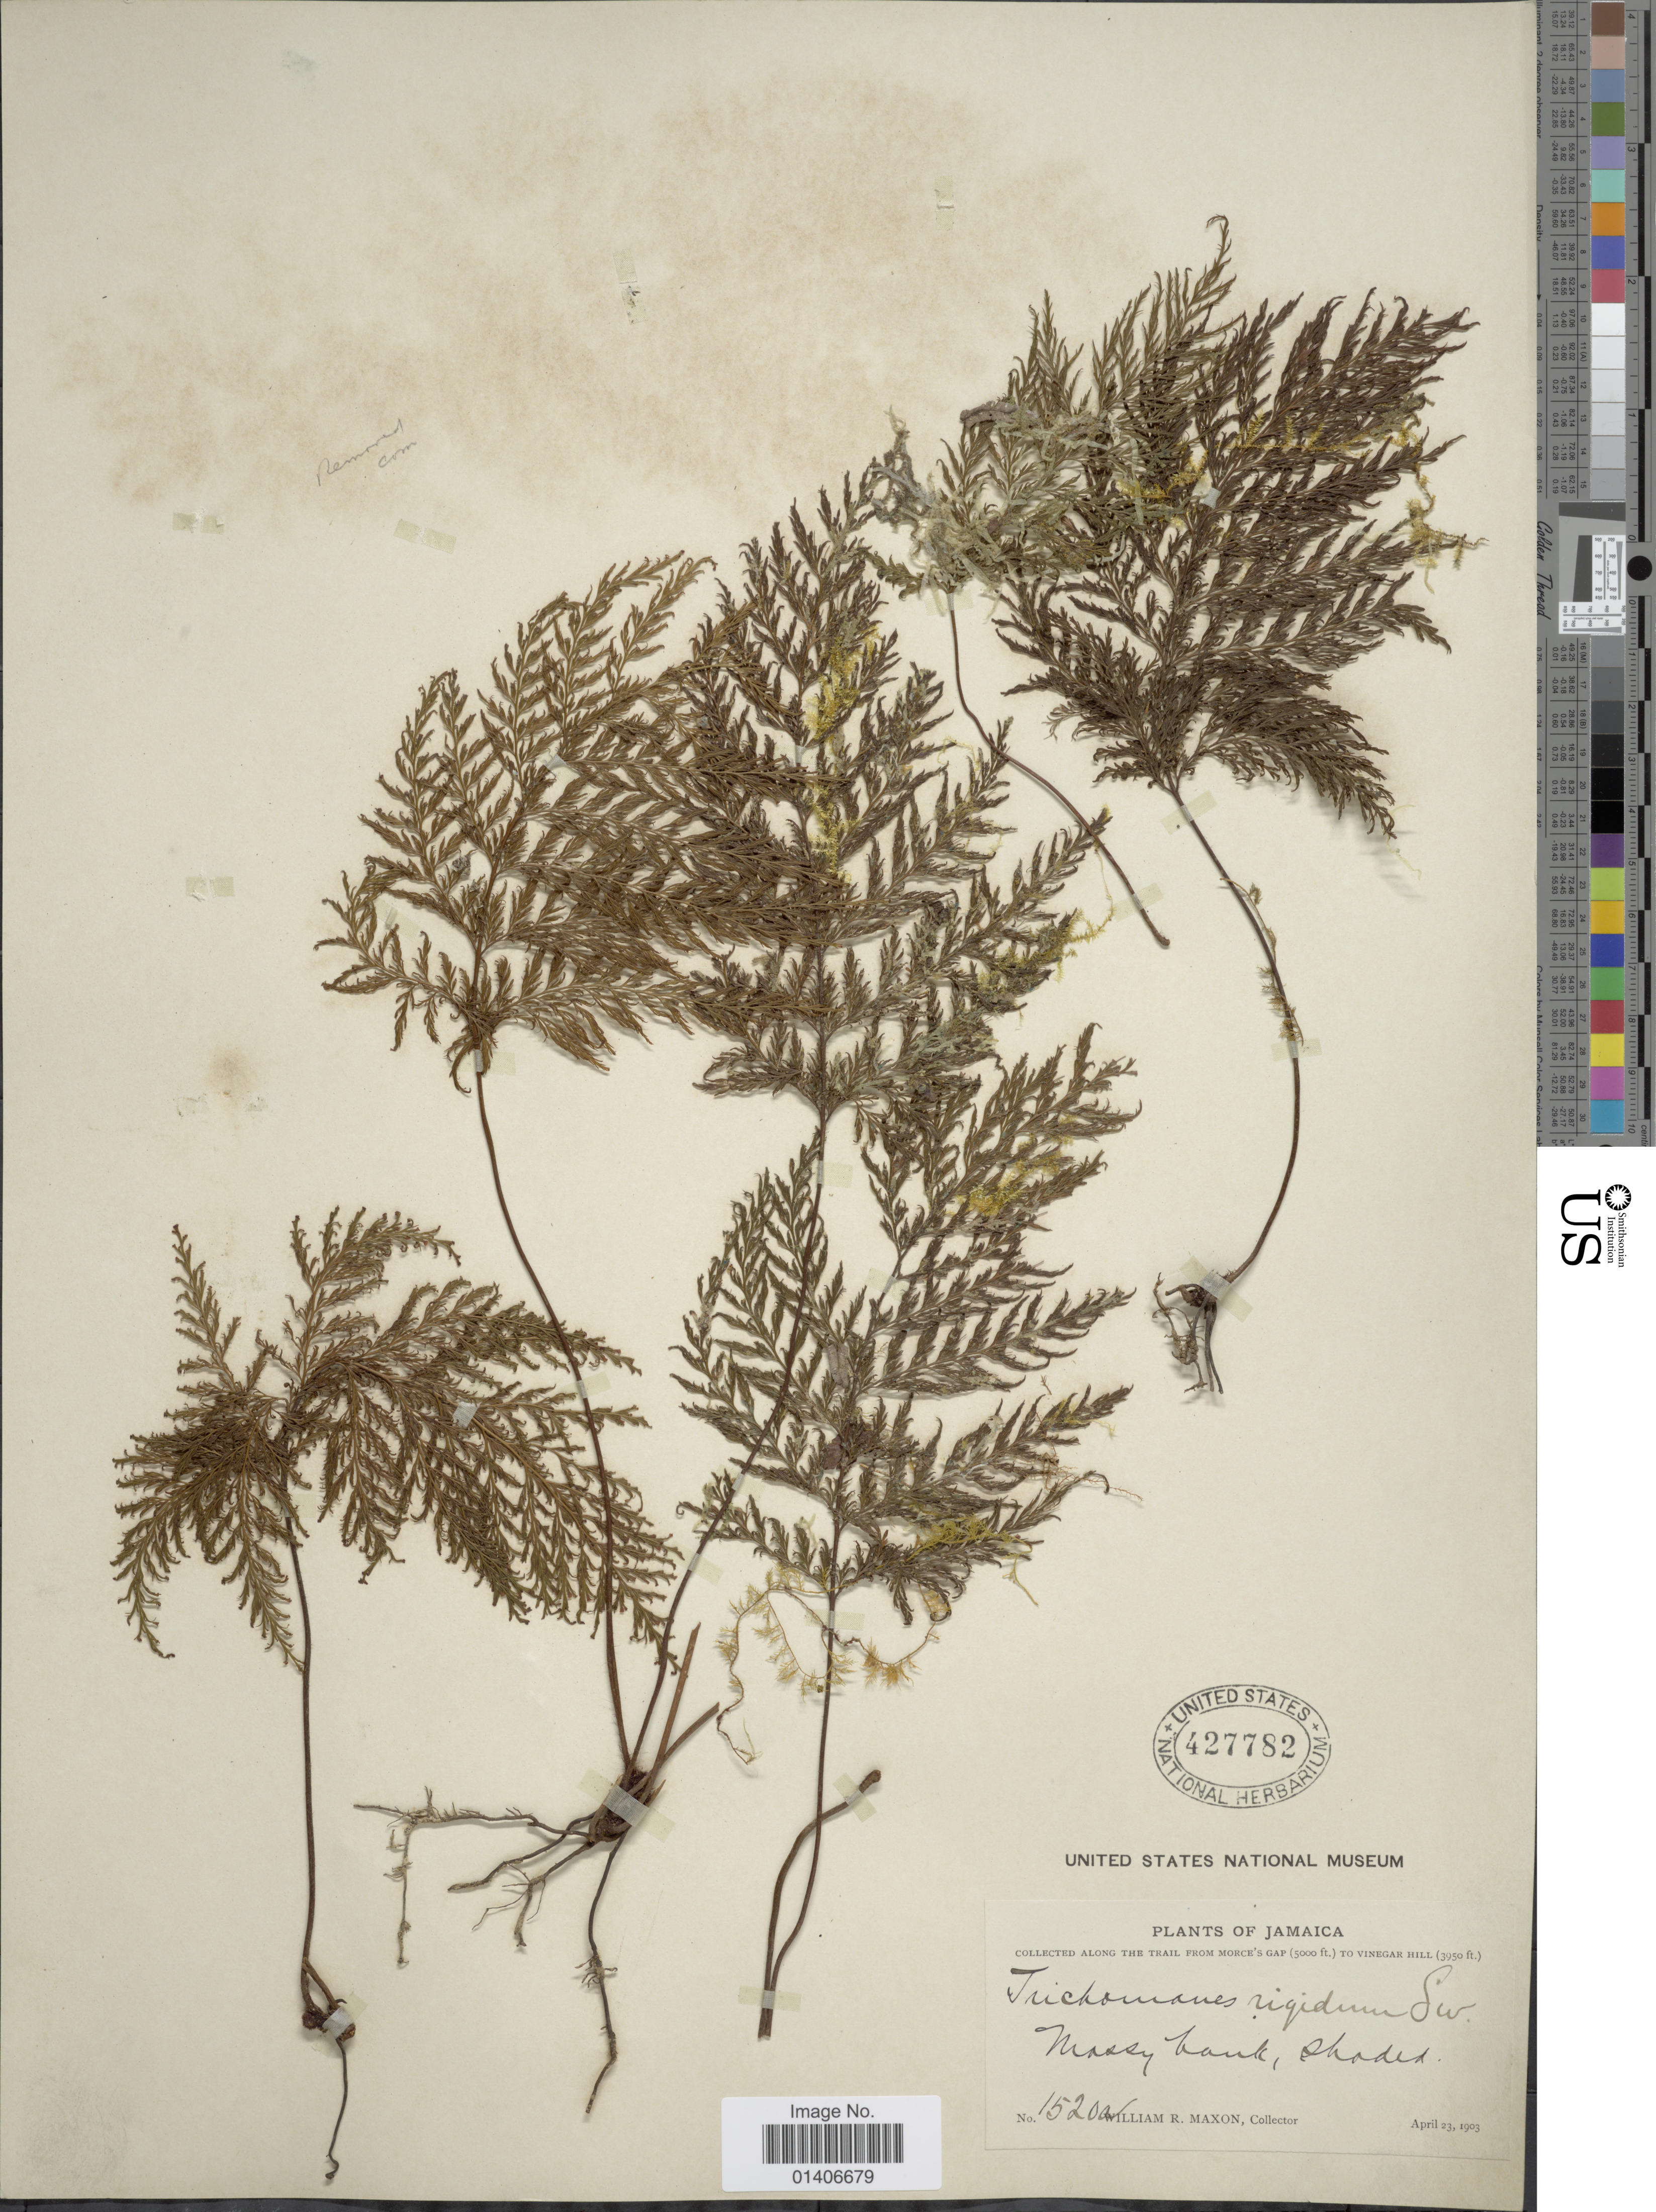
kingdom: Plantae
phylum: Tracheophyta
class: Polypodiopsida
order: Hymenophyllales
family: Hymenophyllaceae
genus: Abrodictyum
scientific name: Abrodictyum rigidum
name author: (Sw.) Ebihara & Dubuisson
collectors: W. R. Maxon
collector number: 1520a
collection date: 1903-04-23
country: Jamaica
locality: Along the trail from Morce's Gap to Vinegar Hill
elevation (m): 1204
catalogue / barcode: US 427782